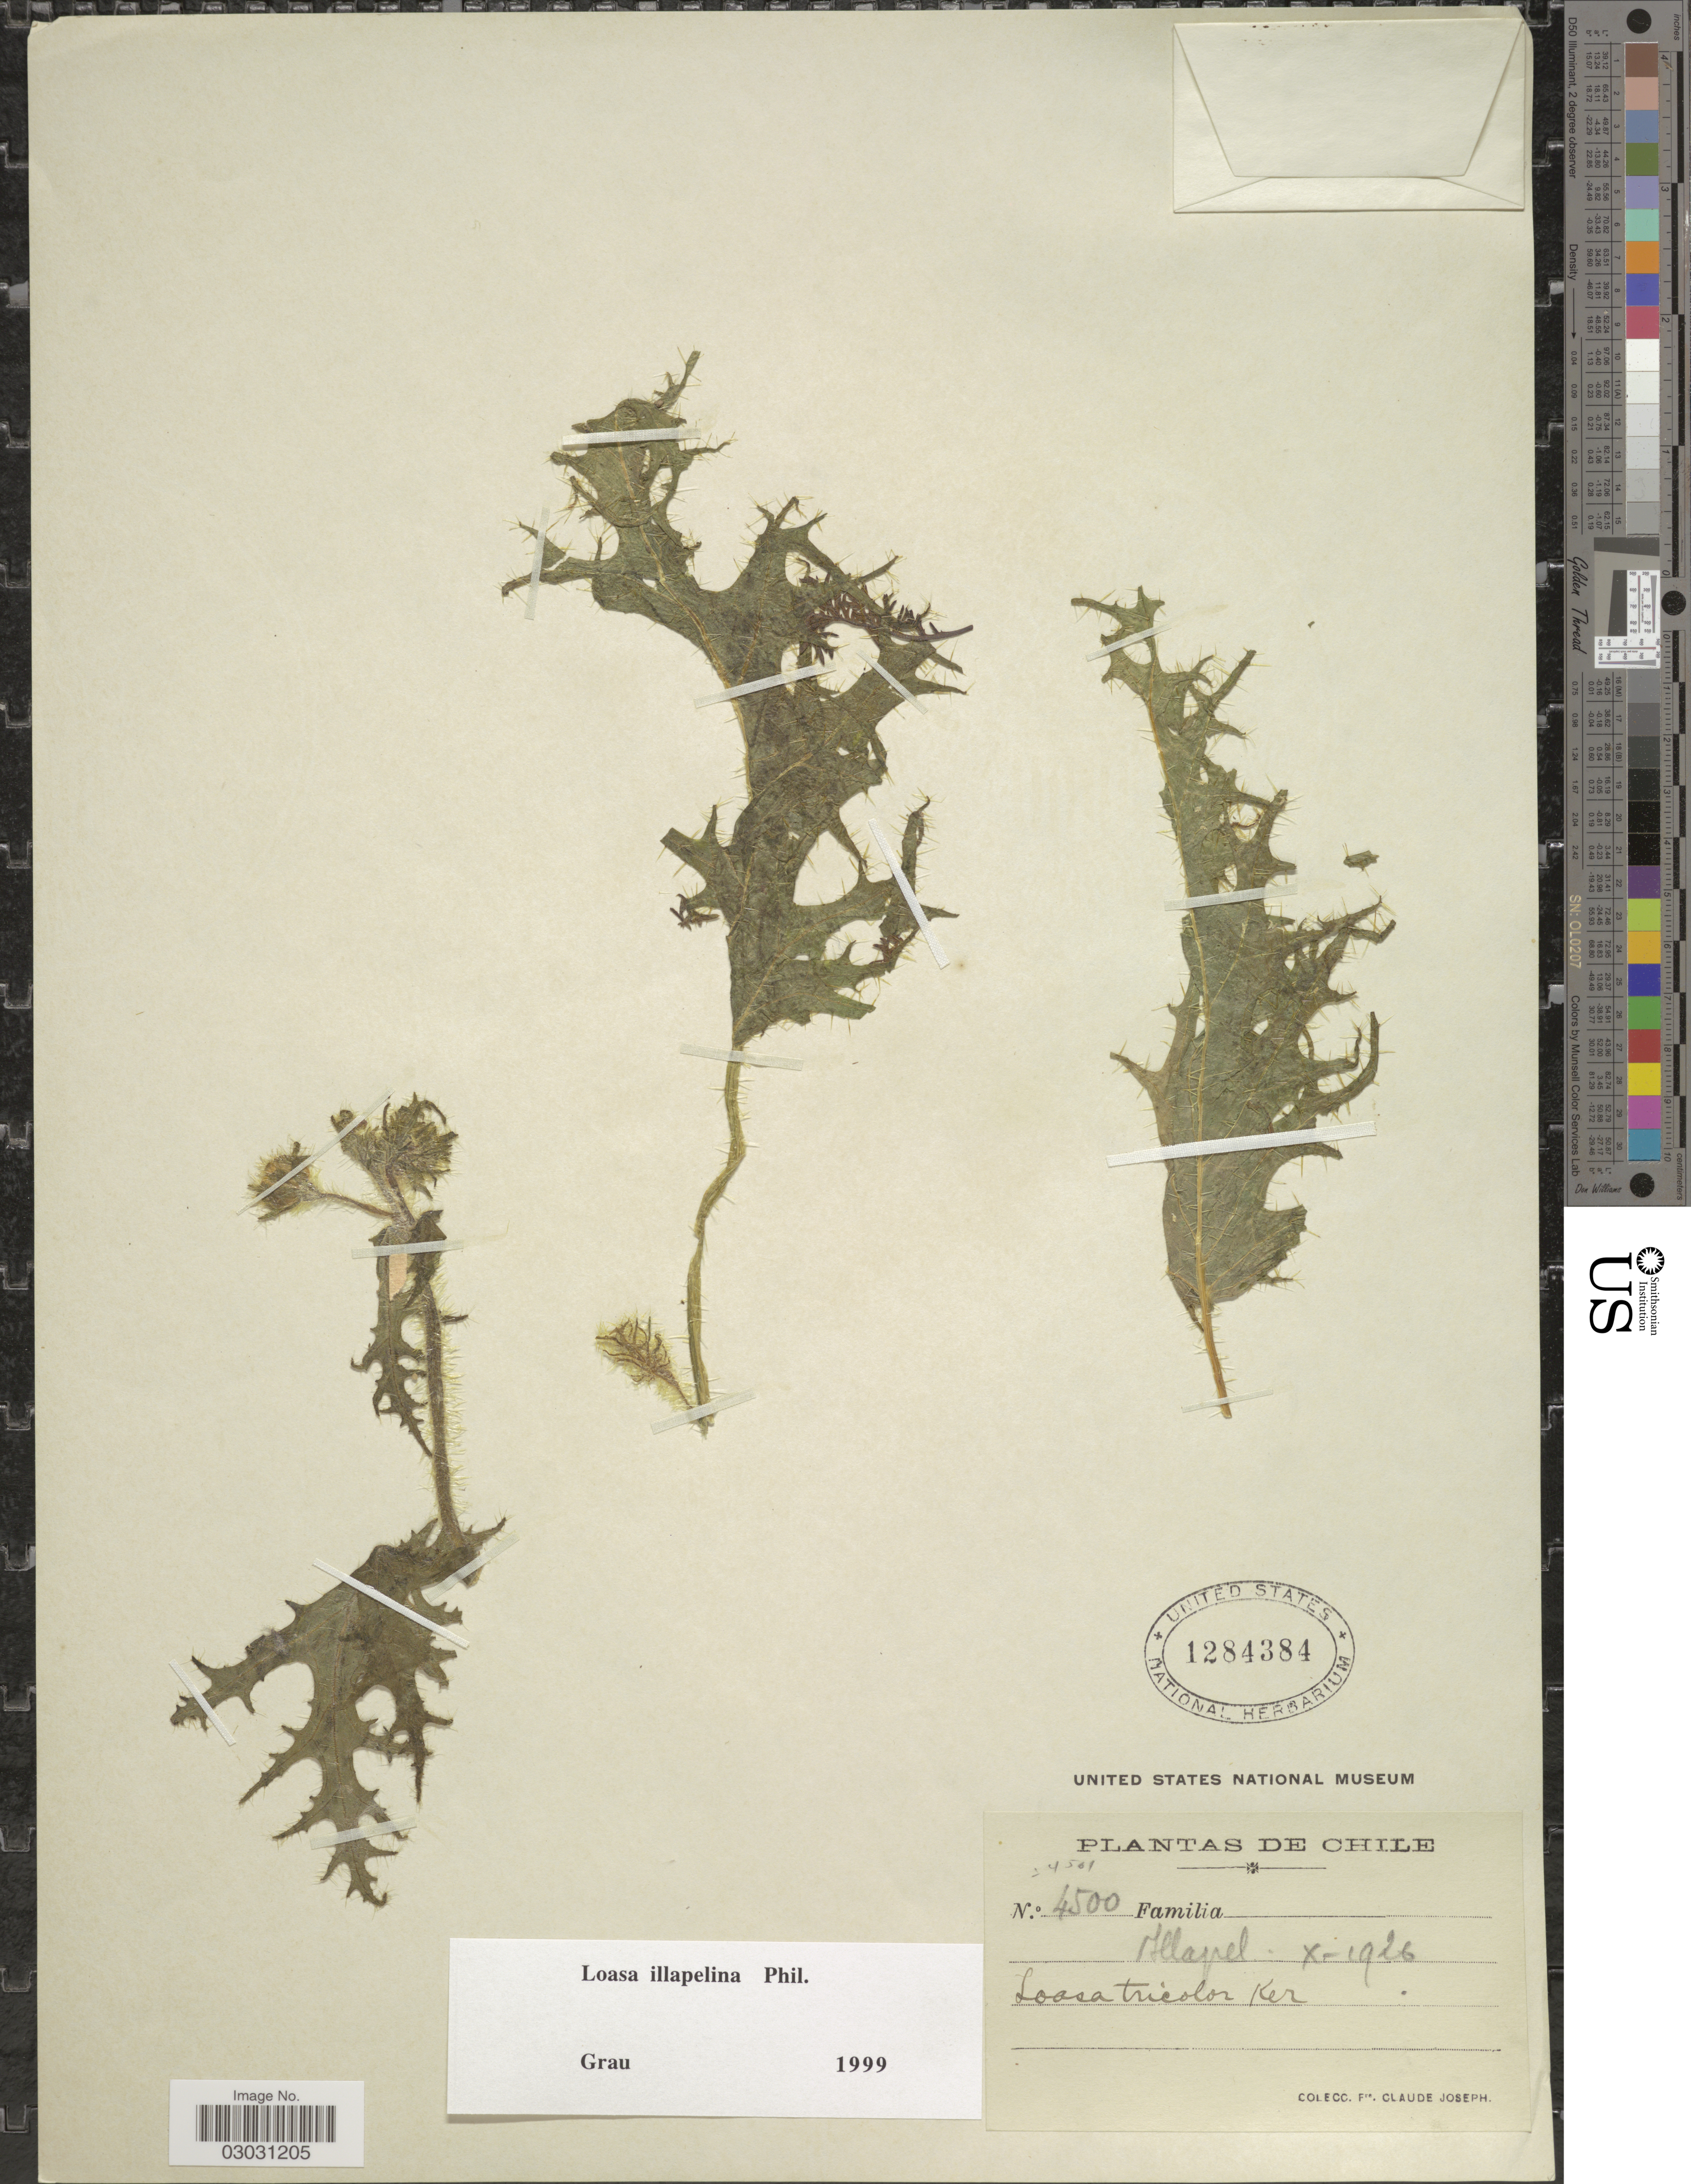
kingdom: Plantae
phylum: Tracheophyta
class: Magnoliopsida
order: Cornales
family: Loasaceae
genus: Loasa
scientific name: Loasa illapelina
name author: Phil.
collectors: Bro. Claude-Joseph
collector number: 4500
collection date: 1926-10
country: Chile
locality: Illapel.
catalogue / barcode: US 1284384